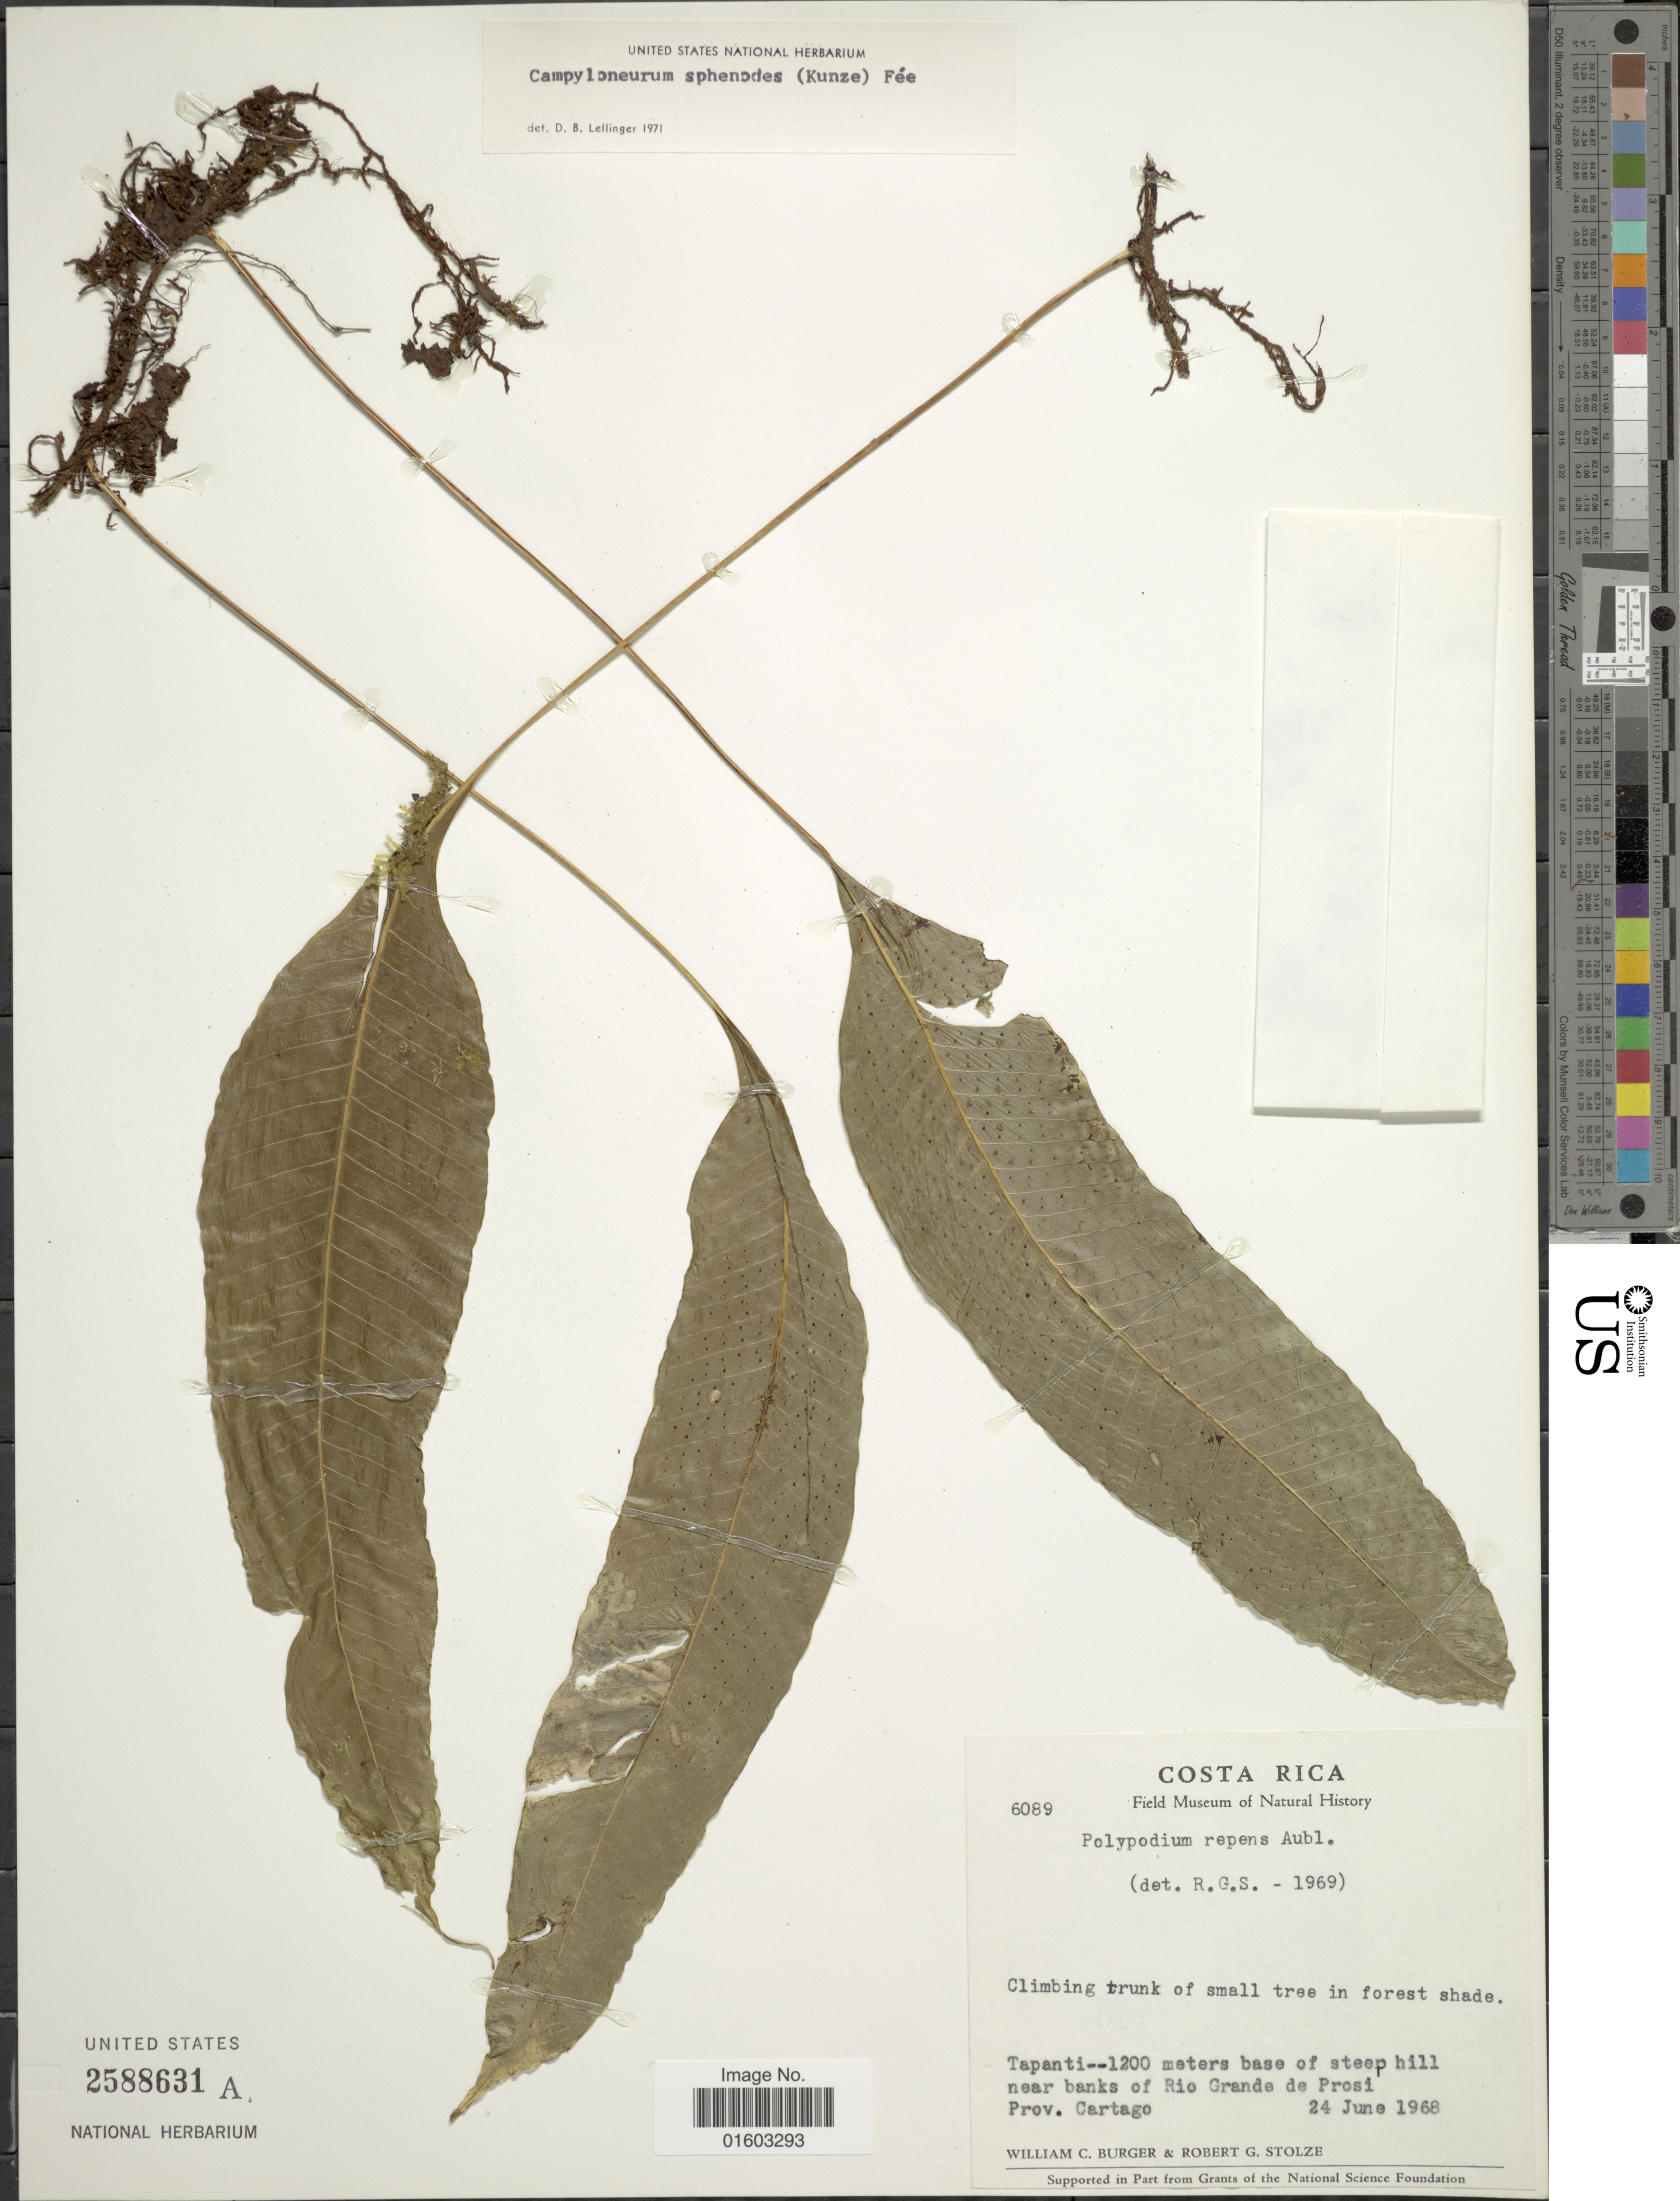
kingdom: Plantae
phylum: Tracheophyta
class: Polypodiopsida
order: Polypodiales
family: Polypodiaceae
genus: Campyloneurum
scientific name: Campyloneurum wercklei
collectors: W. Burger & R. G. Stolze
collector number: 6089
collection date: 1968-06-24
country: Costa Rica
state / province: Cartago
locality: Tapanti base of steep hill near banks of Rio Grande de Prosi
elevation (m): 1200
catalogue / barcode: US 2588631A